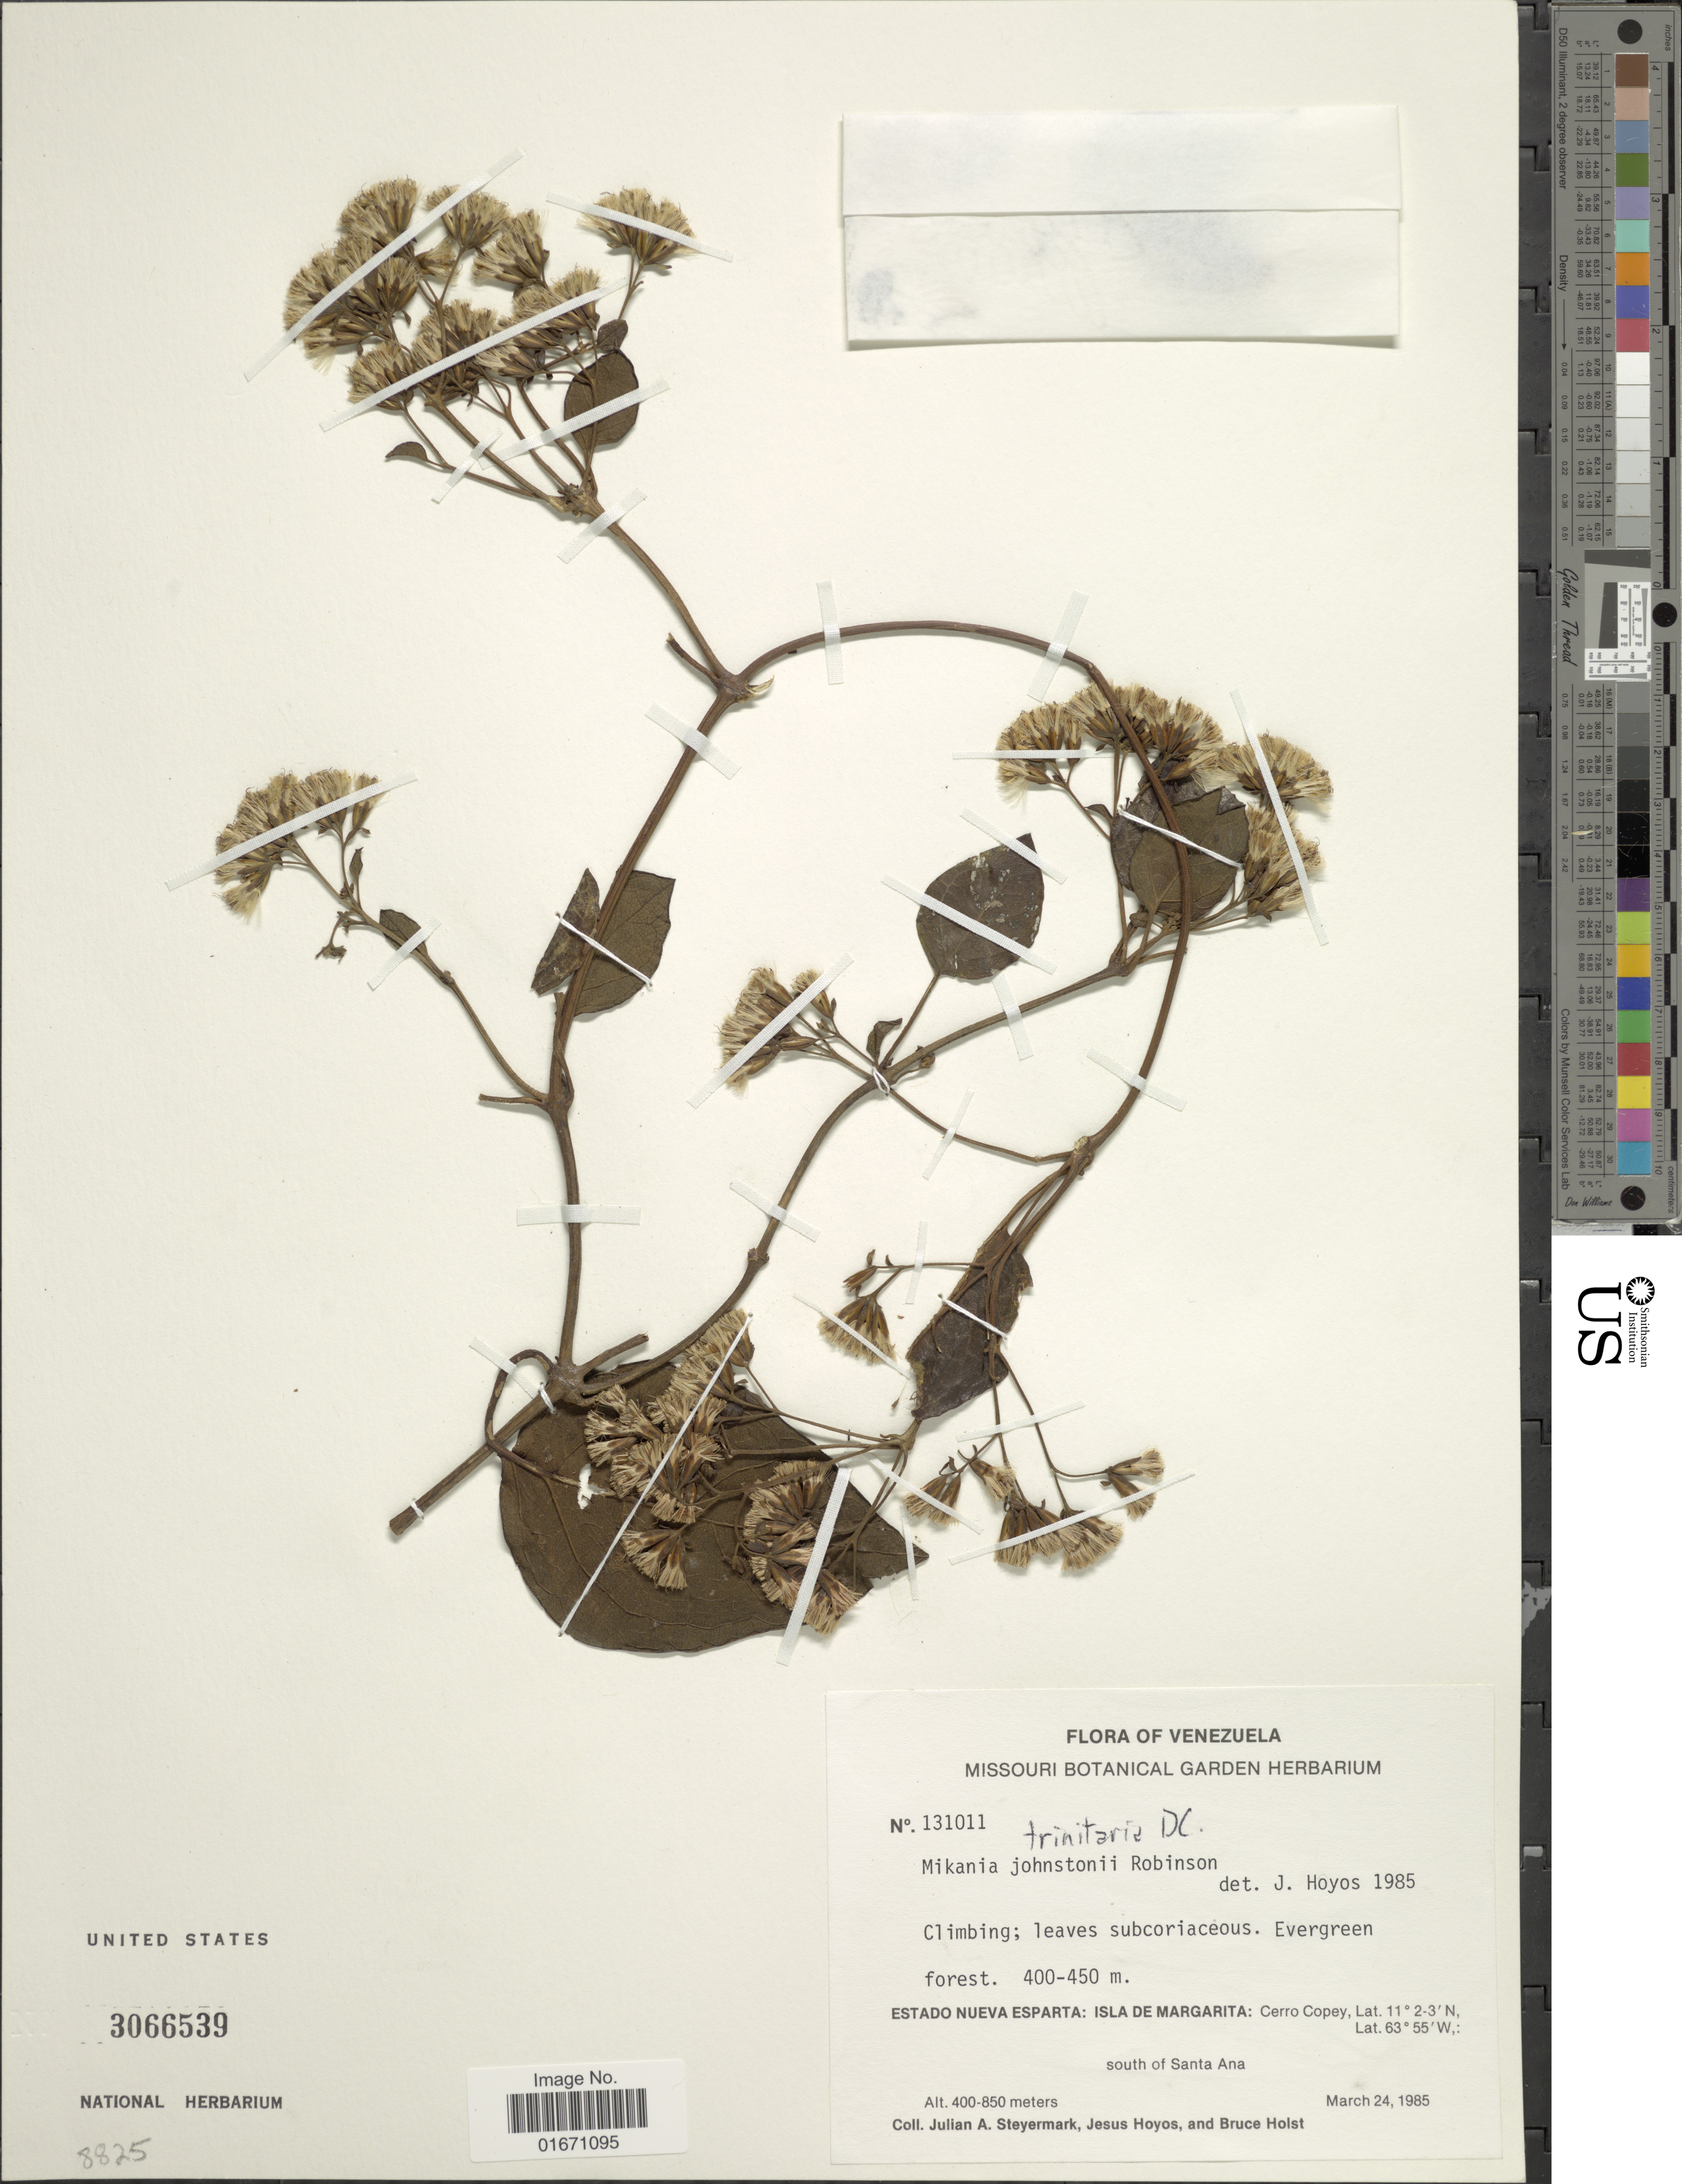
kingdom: Plantae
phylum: Tracheophyta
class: Magnoliopsida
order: Asterales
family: Asteraceae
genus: Mikania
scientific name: Mikania trinitaria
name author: DC.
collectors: J. Steyermark, J. Hoyos & B. Holst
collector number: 131011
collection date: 1985-03-24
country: Venezuela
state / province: Nueva Esparta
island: Margarita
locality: Isla de Margarita, Cerro Copey, south of Santa Ana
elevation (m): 400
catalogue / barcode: US 3066239